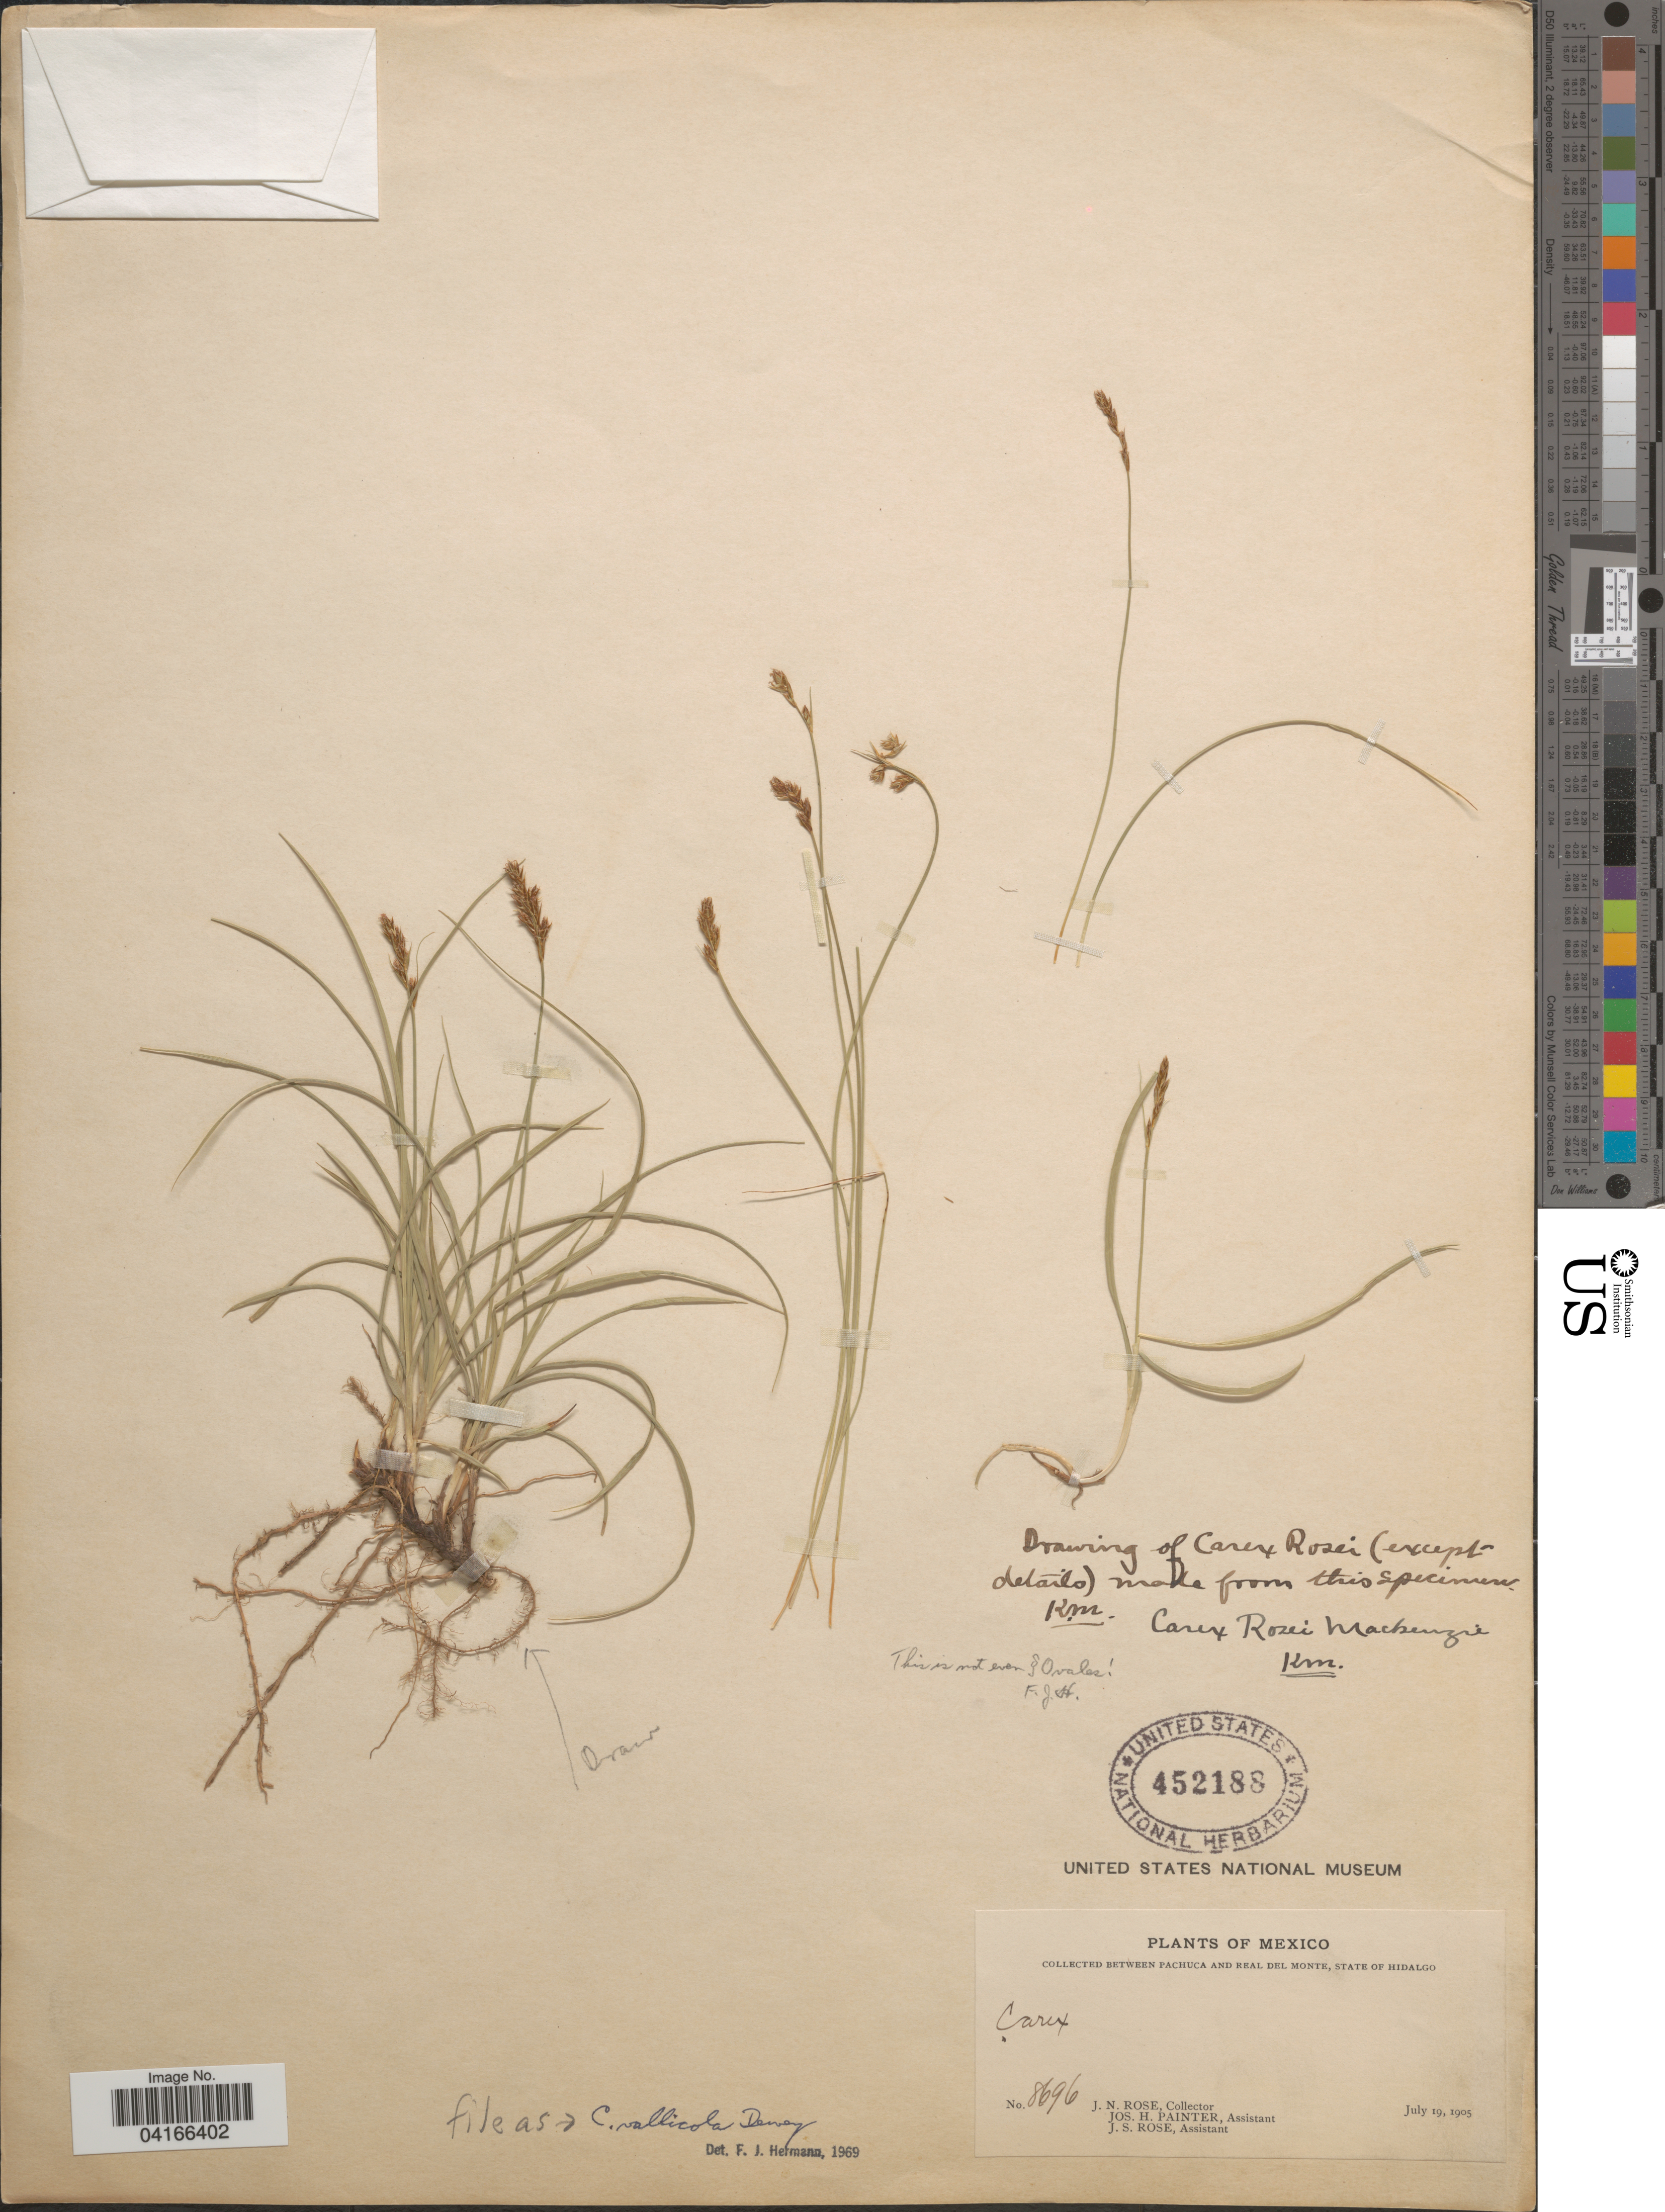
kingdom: Plantae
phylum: Tracheophyta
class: Liliopsida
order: Poales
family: Cyperaceae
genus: Carex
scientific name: Carex vallicola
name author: Dewey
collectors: J. N. Rose, J. H. Painter & J. S. Rose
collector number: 8696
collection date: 1905-07-19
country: Mexico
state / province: Hidalgo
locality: Between Pachuca and Real del Monte.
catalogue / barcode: US 452188